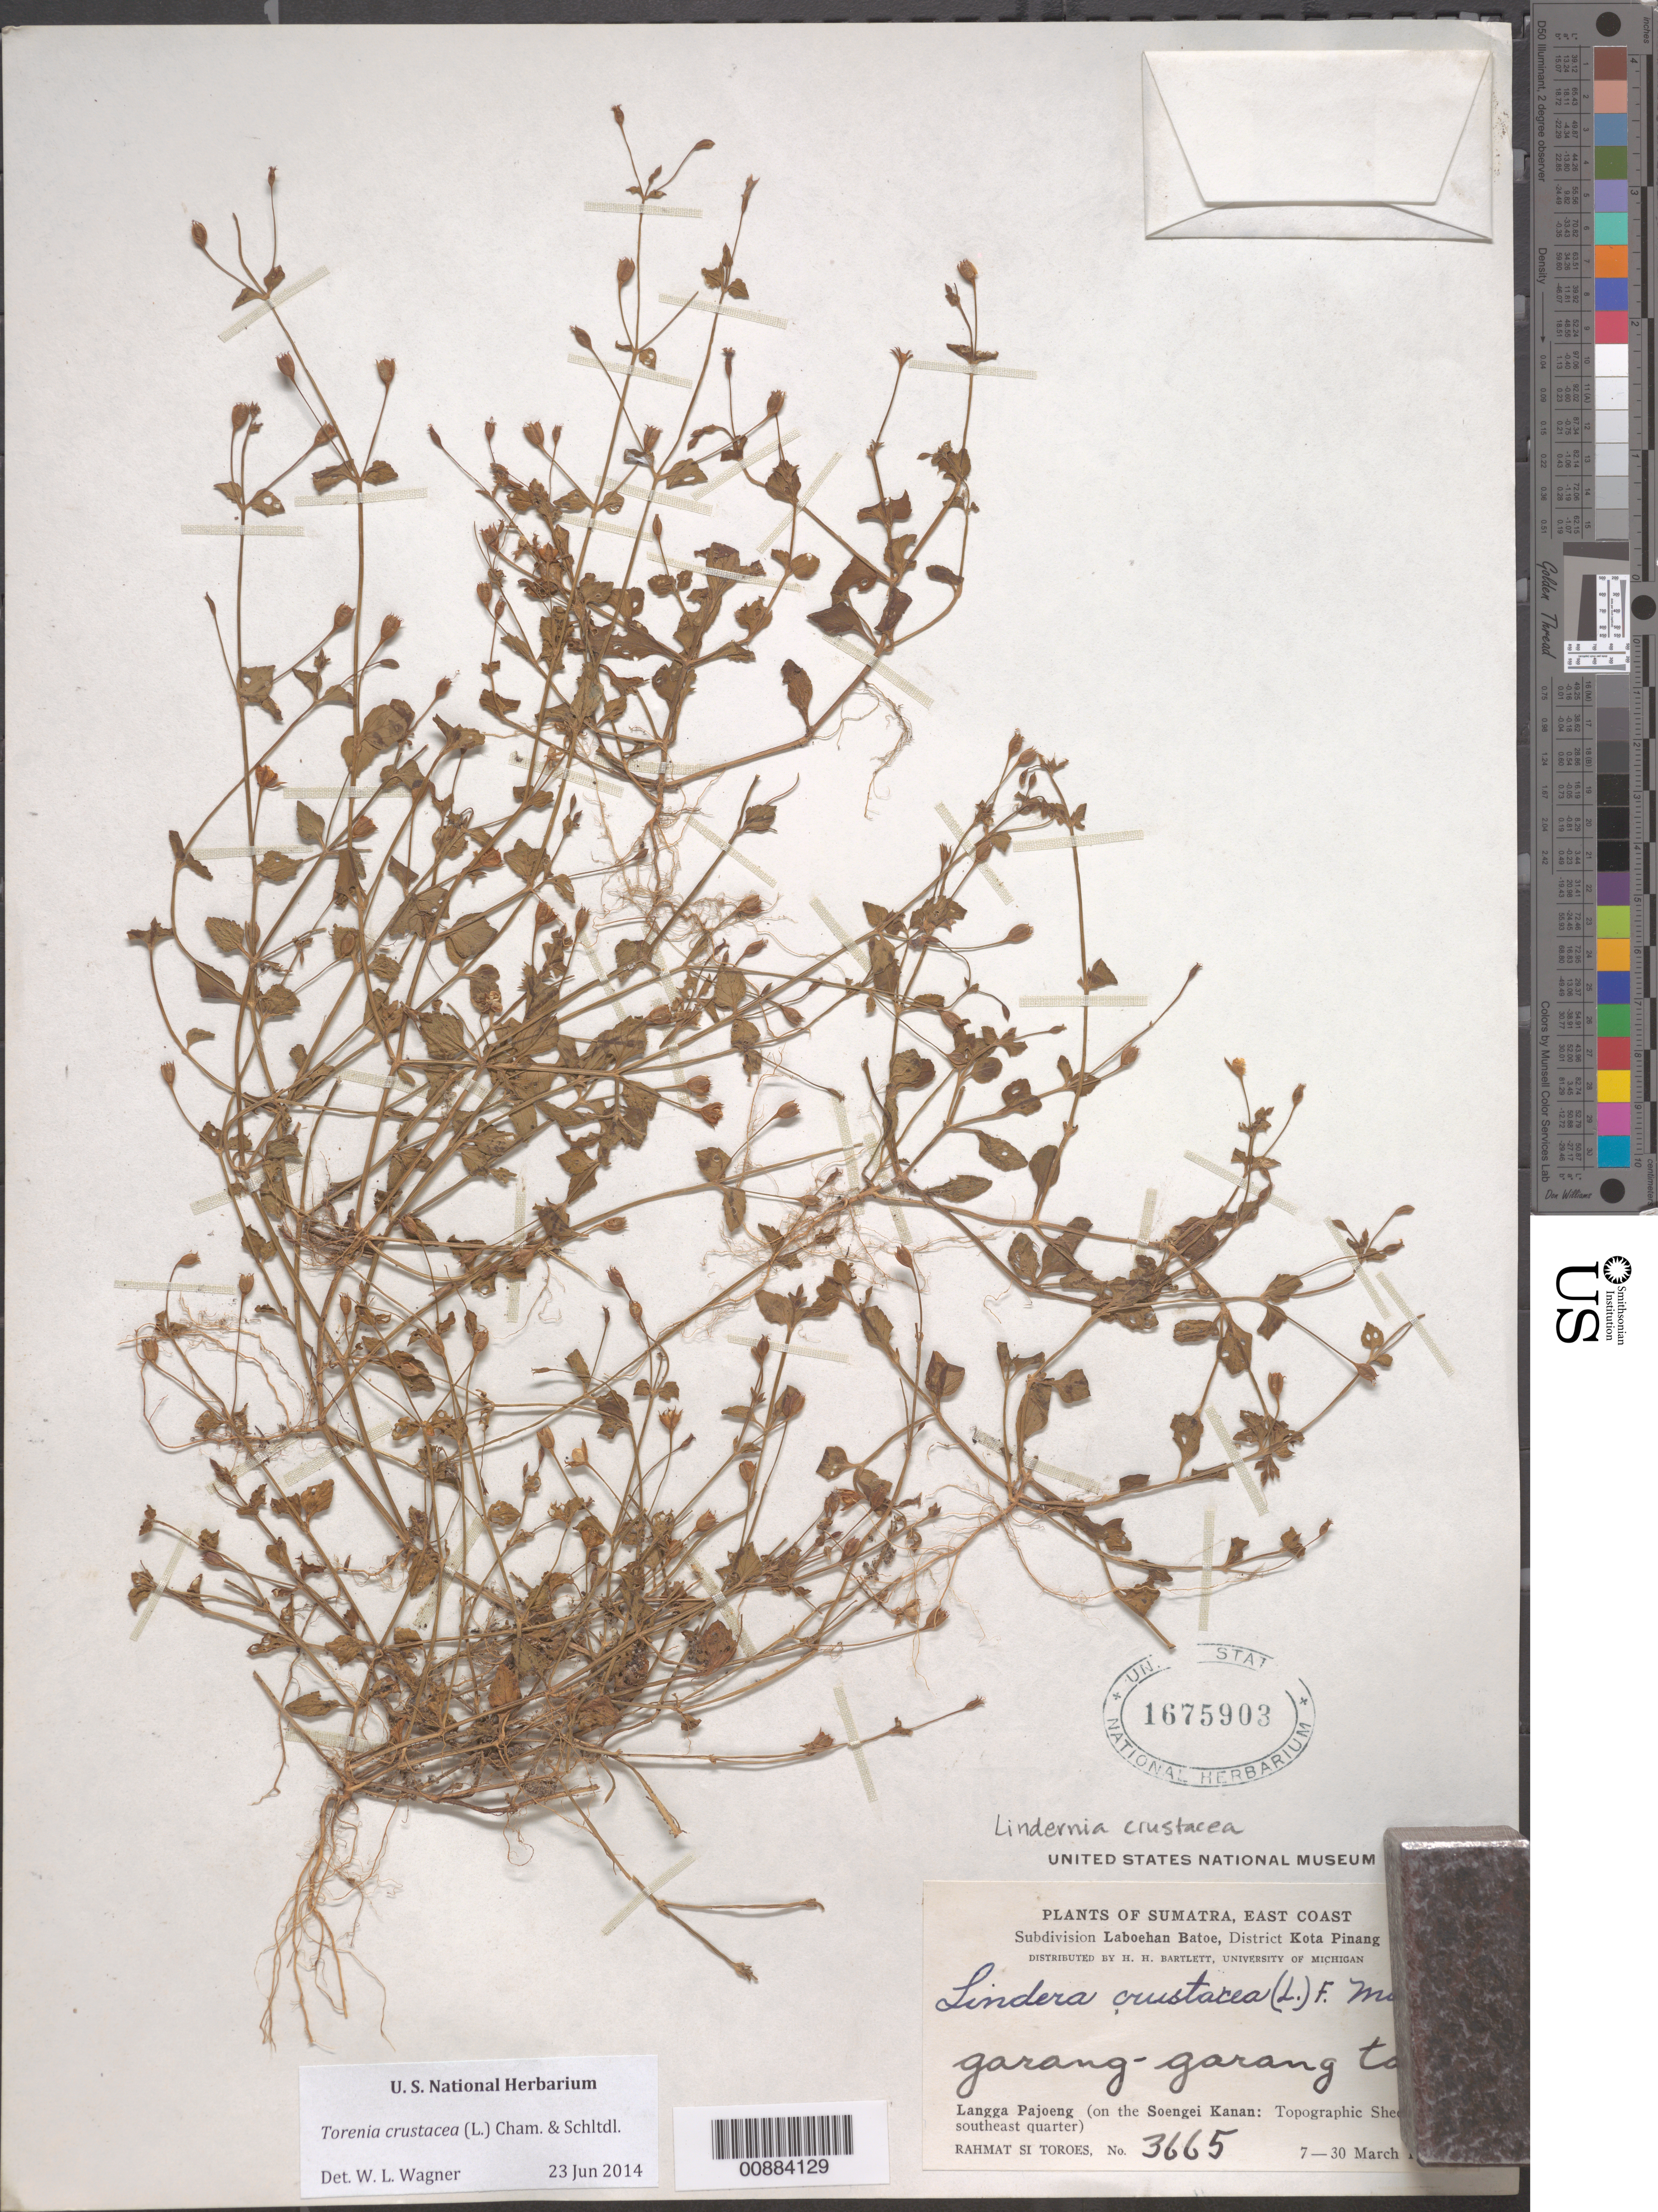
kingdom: Plantae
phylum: Tracheophyta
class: Magnoliopsida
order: Lamiales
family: Linderniaceae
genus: Torenia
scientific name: Torenia crustacea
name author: (L.) Cham. & Schltdl.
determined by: Wagner, W. L., (BOT), Smithsonian Institution - National Museum of Natural History (UNITED STATES)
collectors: Rahmat Si Boeea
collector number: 3665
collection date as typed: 07 Mar 1933 to 30 Mar 1933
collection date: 1933-03-07/1933-03-30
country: Indonesia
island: Sumatra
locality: Sumatra, East Coast, Kota Pinang Dist., Laboehan Batoe subdiv., Langga Pajoeng (on the Soengei Kanan: Topographic Sheet 41, SE quarter)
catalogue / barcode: US 1675903